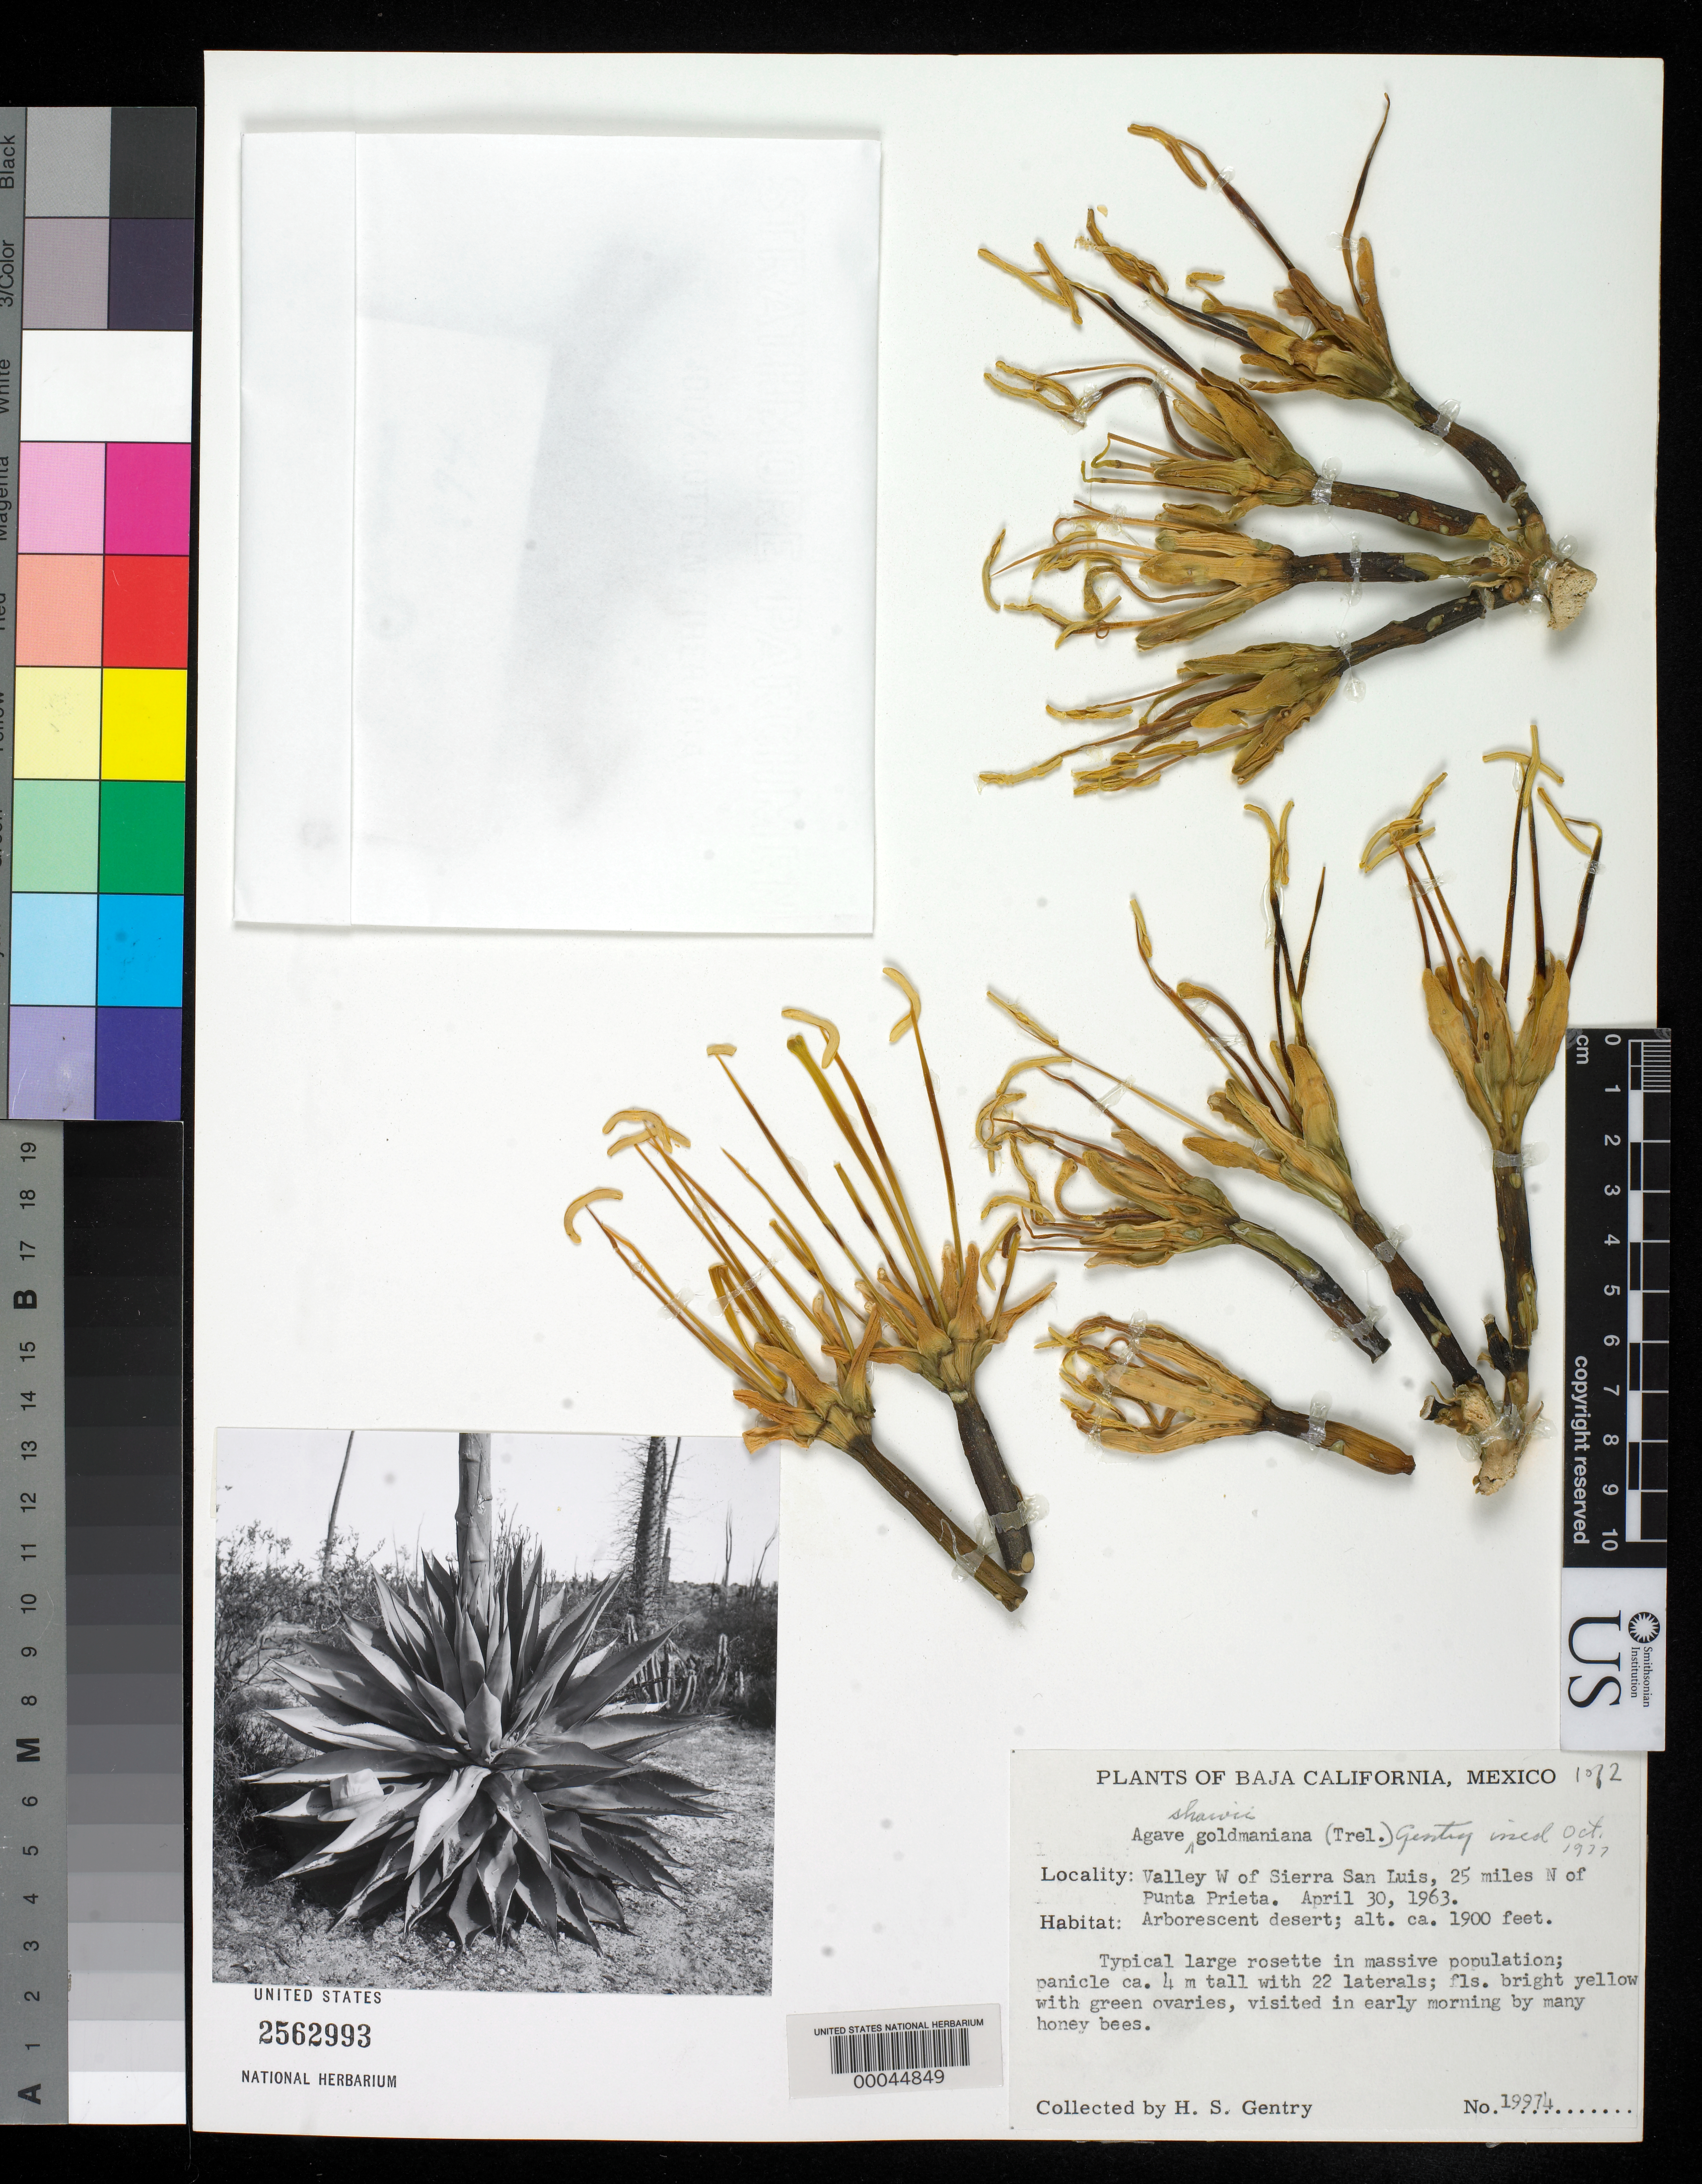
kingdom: Plantae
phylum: Tracheophyta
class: Liliopsida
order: Asparagales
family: Asparagaceae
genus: Agave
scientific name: Agave shawii subsp. goldmaniana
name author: (Trel.) Gentry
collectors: H. S. Gentry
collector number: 19974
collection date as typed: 30 Apr 1963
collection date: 1963-04-30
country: Mexico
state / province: Baja California Norte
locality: Valley W of Sierra San Luis, 25 mi N of Punta Prieta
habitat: Arborescent desert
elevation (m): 579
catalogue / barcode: US 2562993